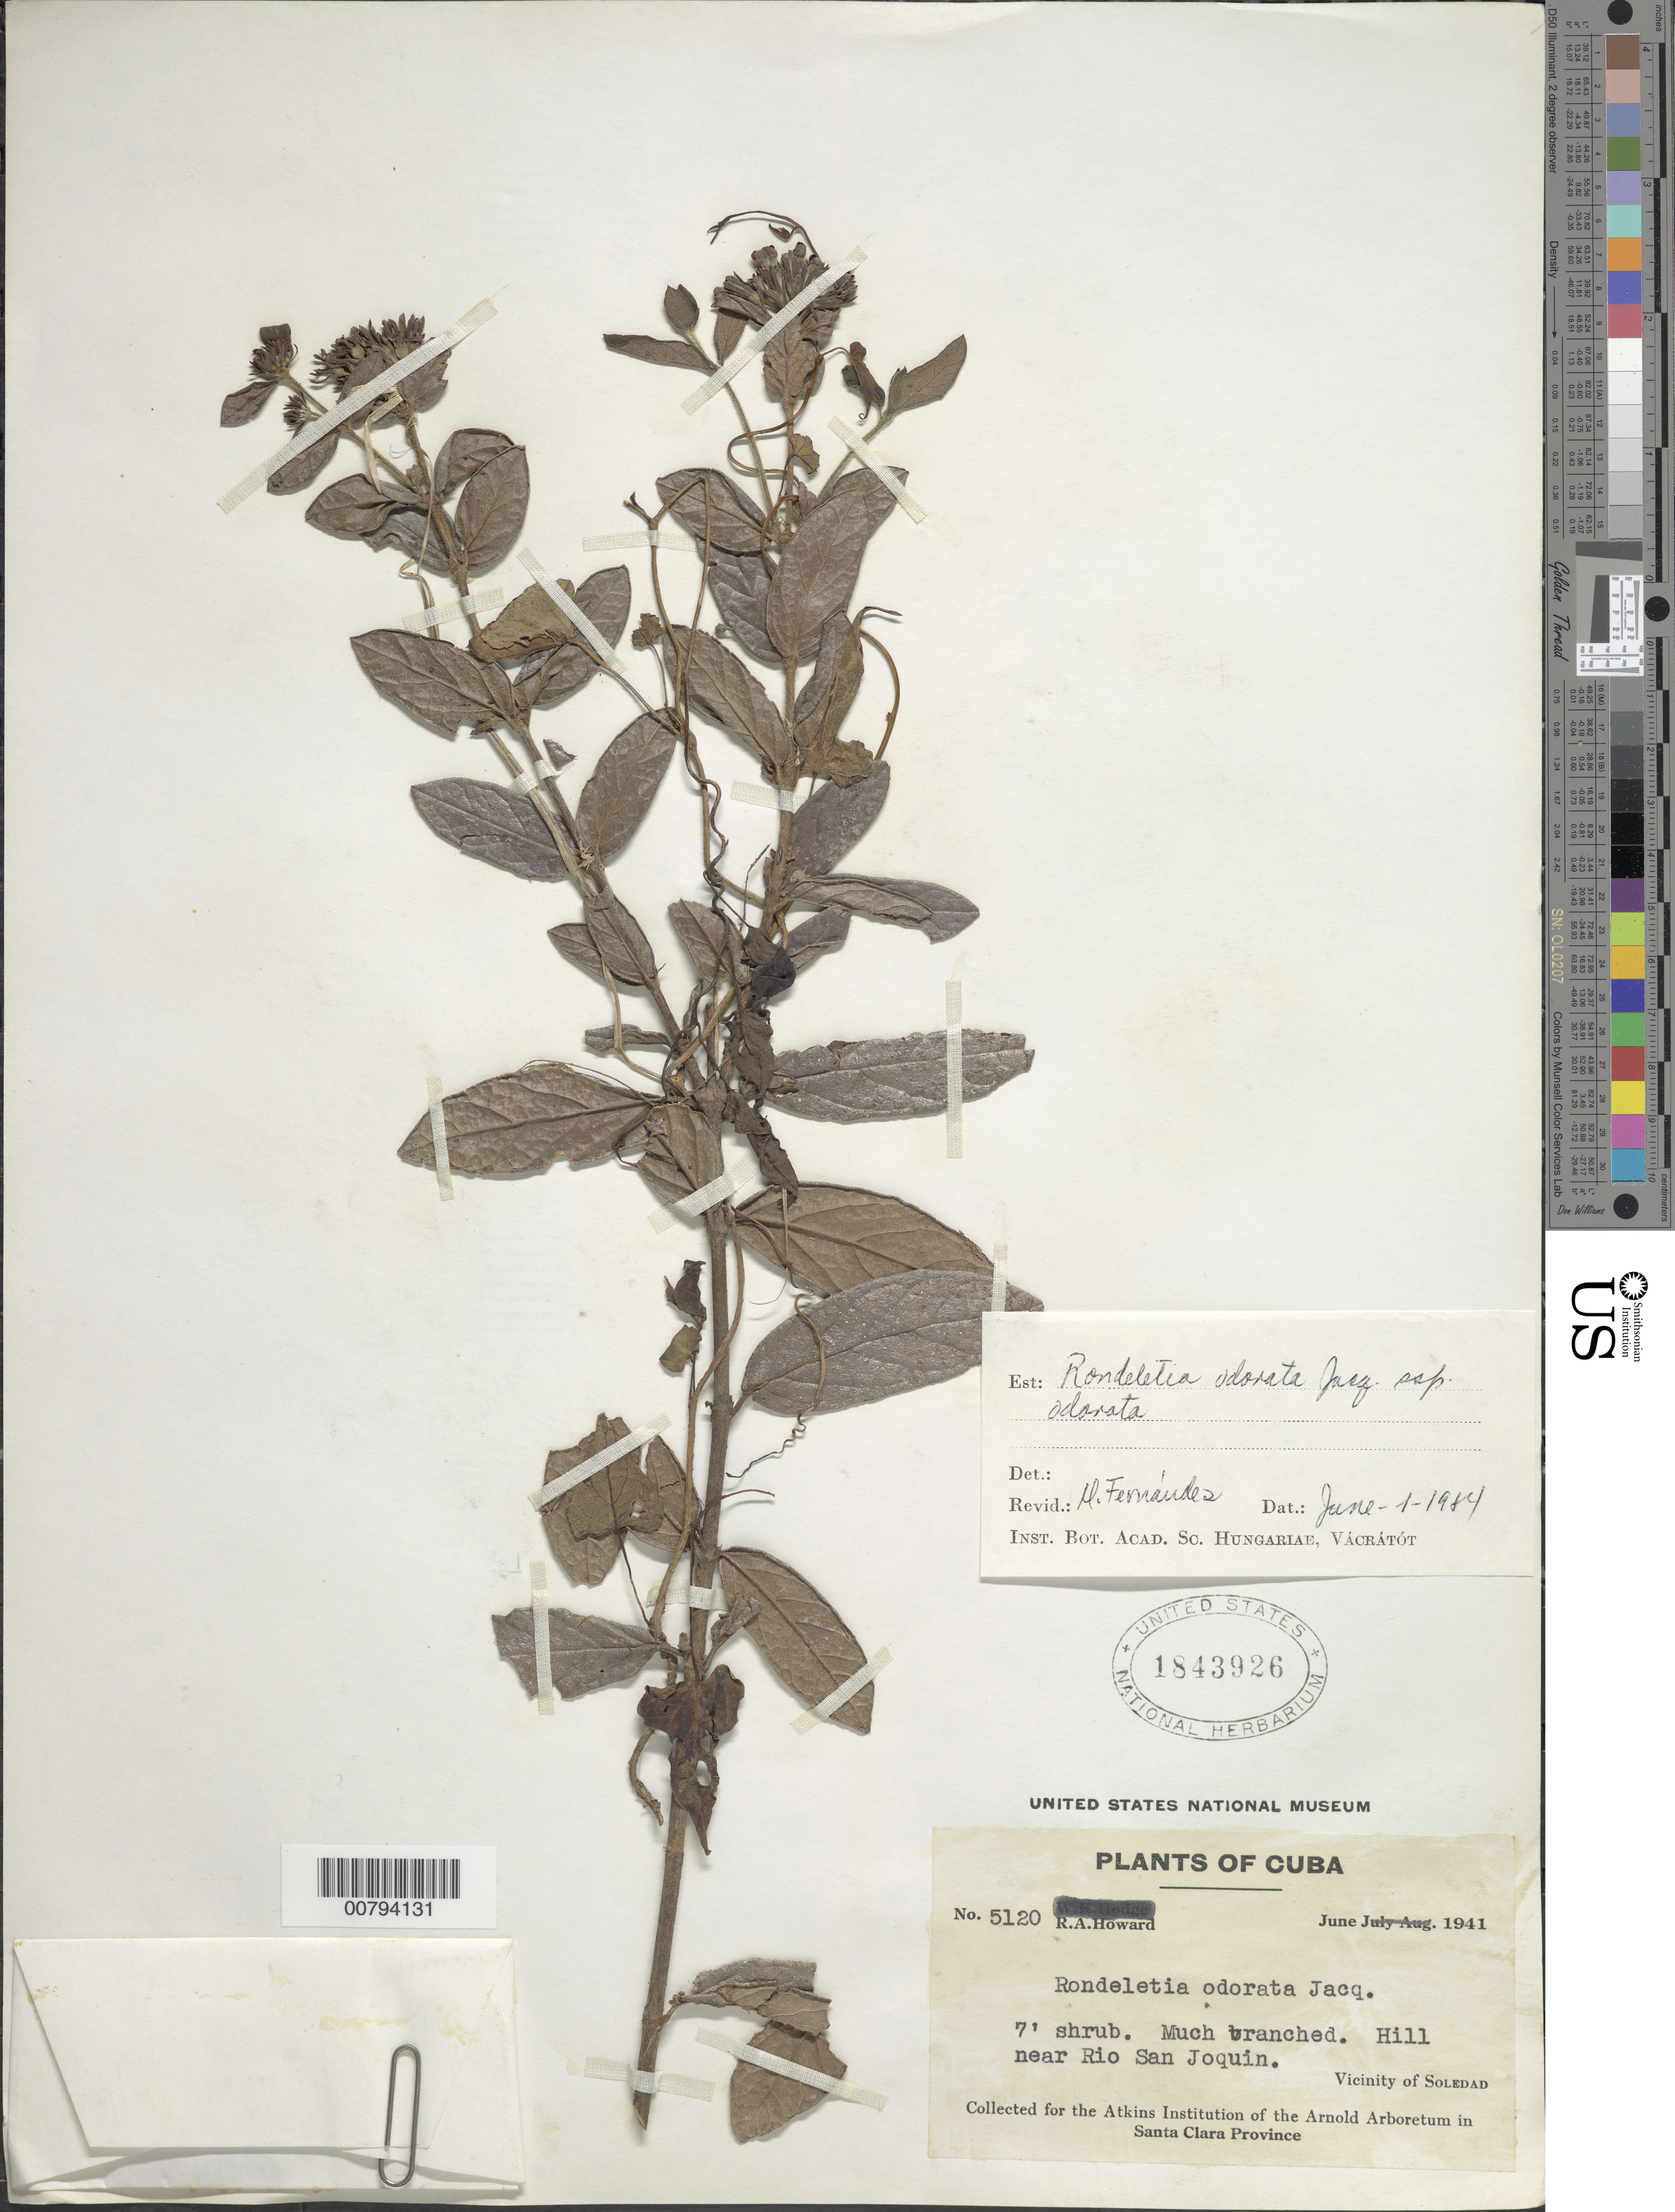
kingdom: Plantae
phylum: Tracheophyta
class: Magnoliopsida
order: Gentianales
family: Rubiaceae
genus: Rondeletia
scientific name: Rondeletia odorata subsp. odorata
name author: Jacq.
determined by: Fernandez, M.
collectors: R. A. Howard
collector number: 5120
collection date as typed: Jun 1941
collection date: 1941-06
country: Cuba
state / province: Las Villas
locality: Hill near Rio San Joquin. Vicinity of Soledad.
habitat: Hill near river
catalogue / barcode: US 1843926